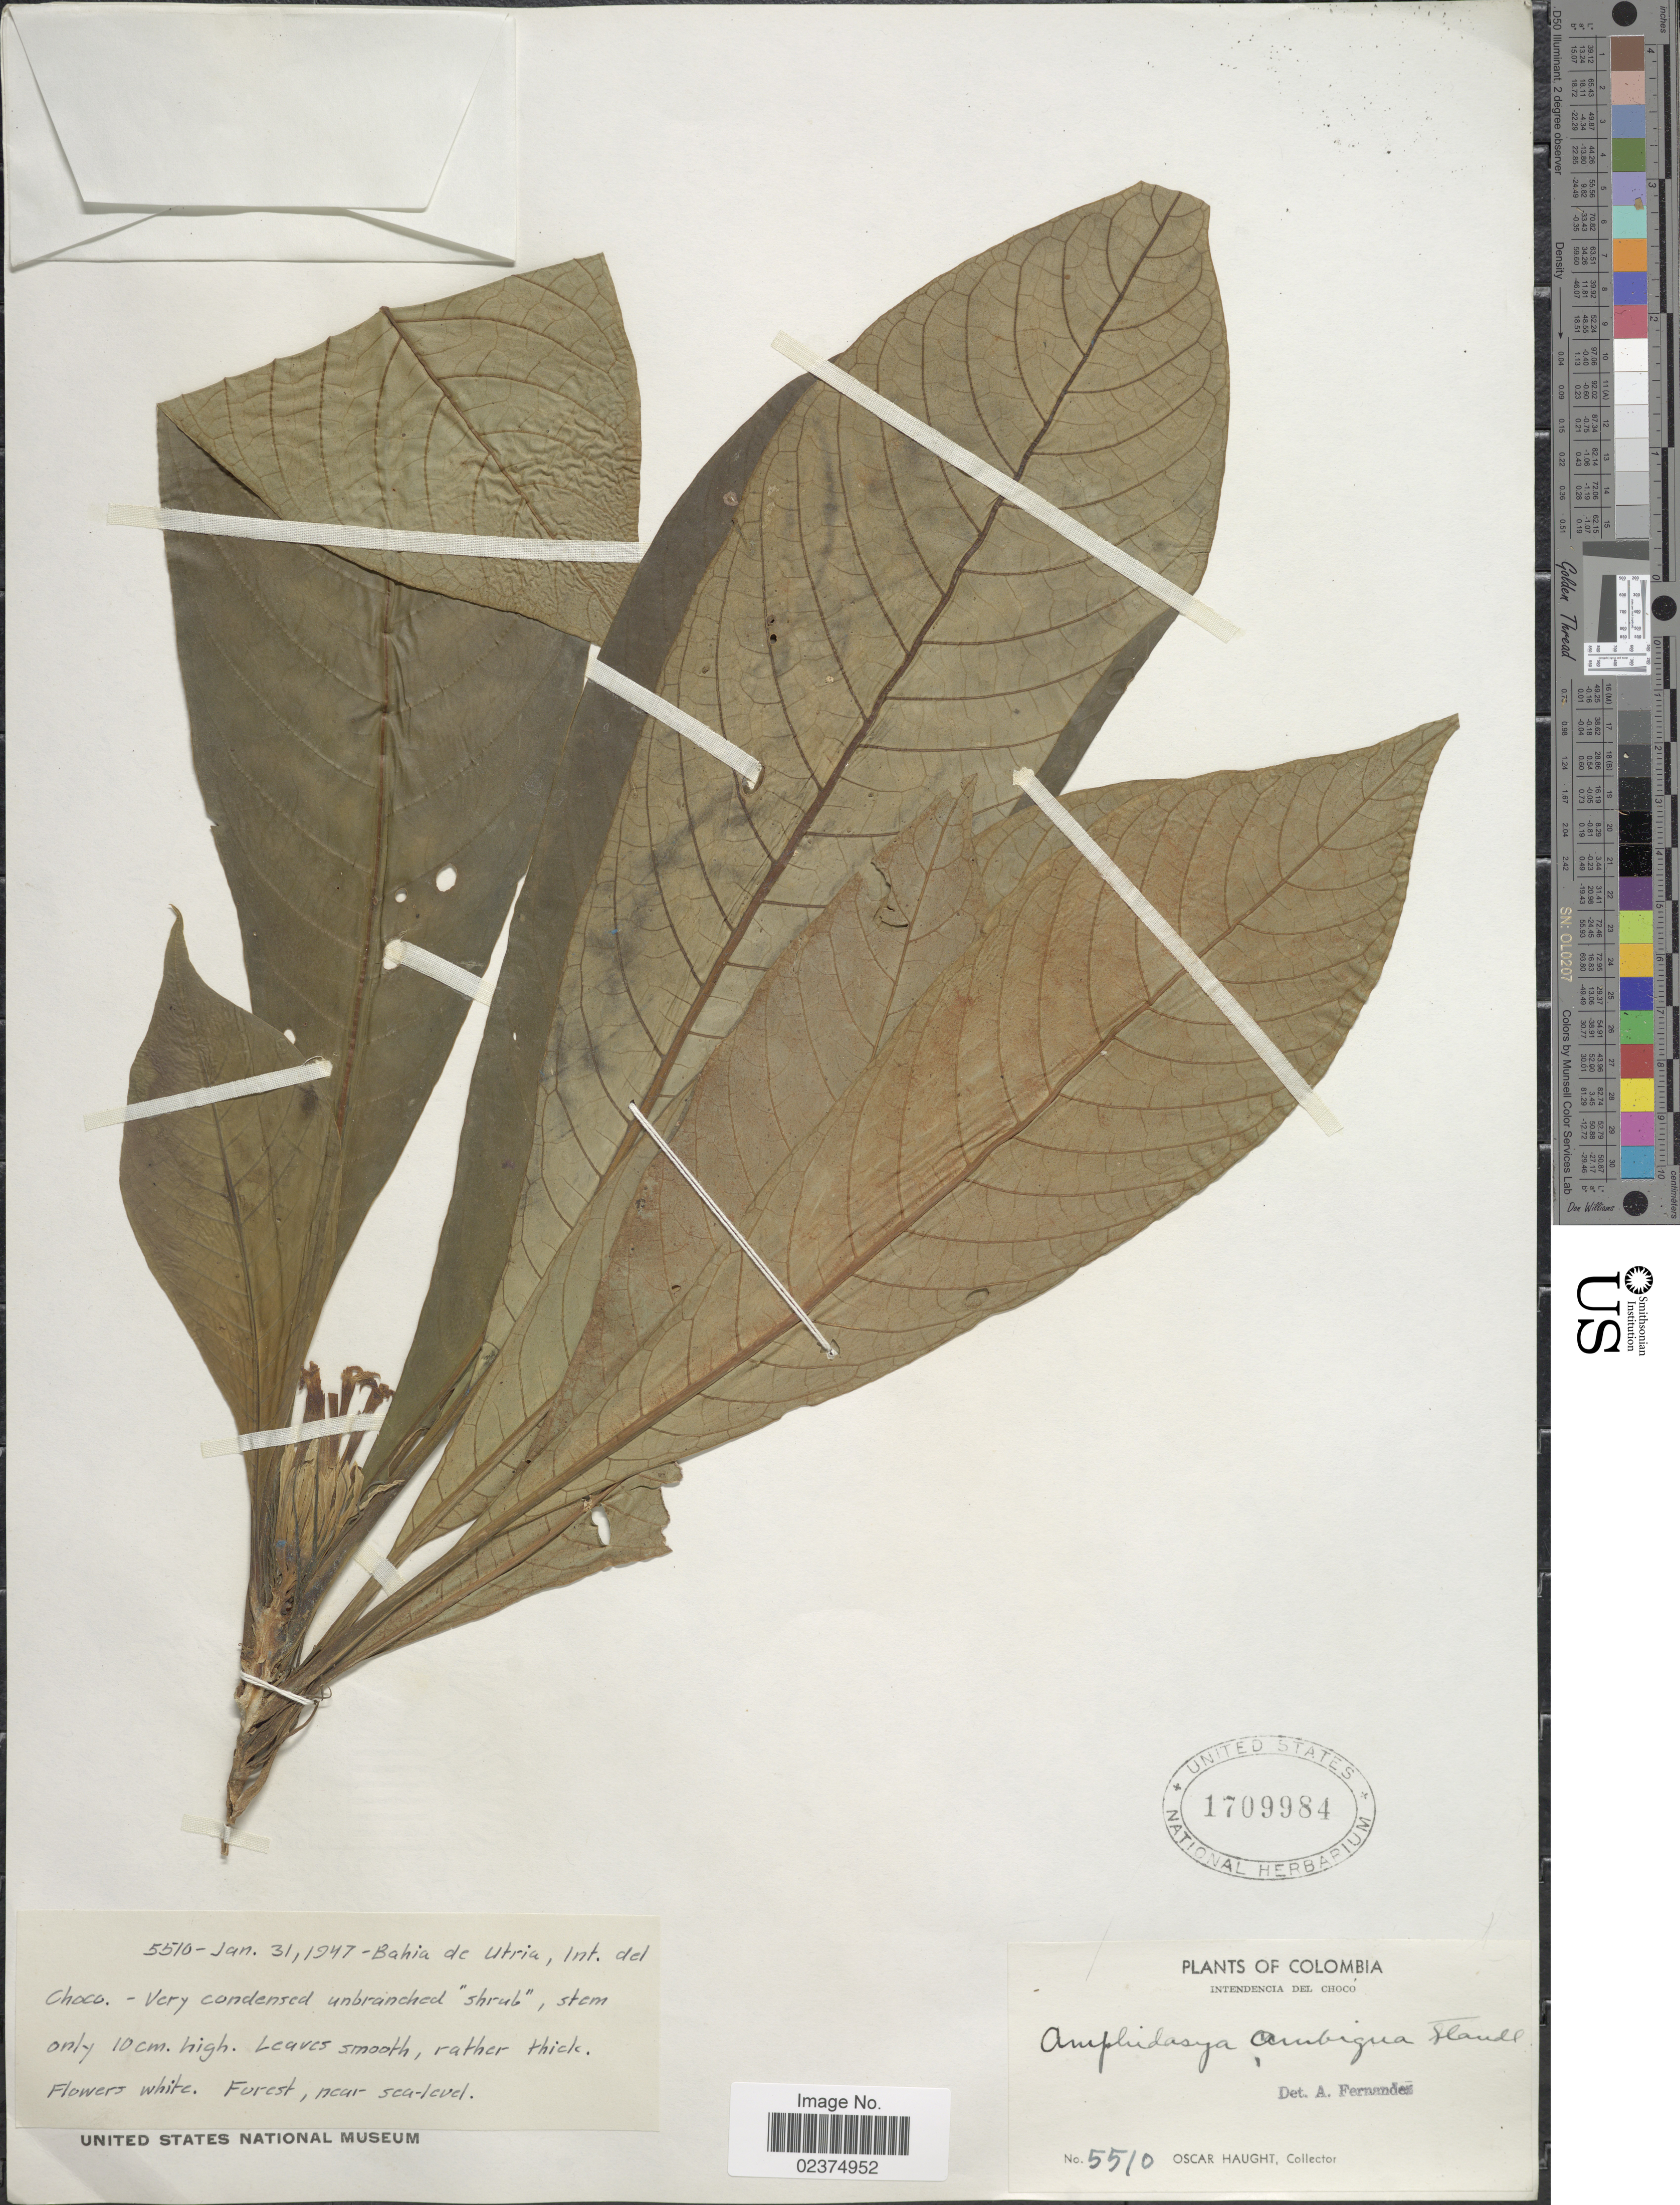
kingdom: Plantae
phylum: Tracheophyta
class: Magnoliopsida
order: Gentianales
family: Rubiaceae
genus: Amphidasya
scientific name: Amphidasya ambigua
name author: Standl.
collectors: O. L. Haught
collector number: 5510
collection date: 1947-01-31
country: Colombia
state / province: Chocó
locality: Intendencia del Choco. Bahia de Utria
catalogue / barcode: US 1709984